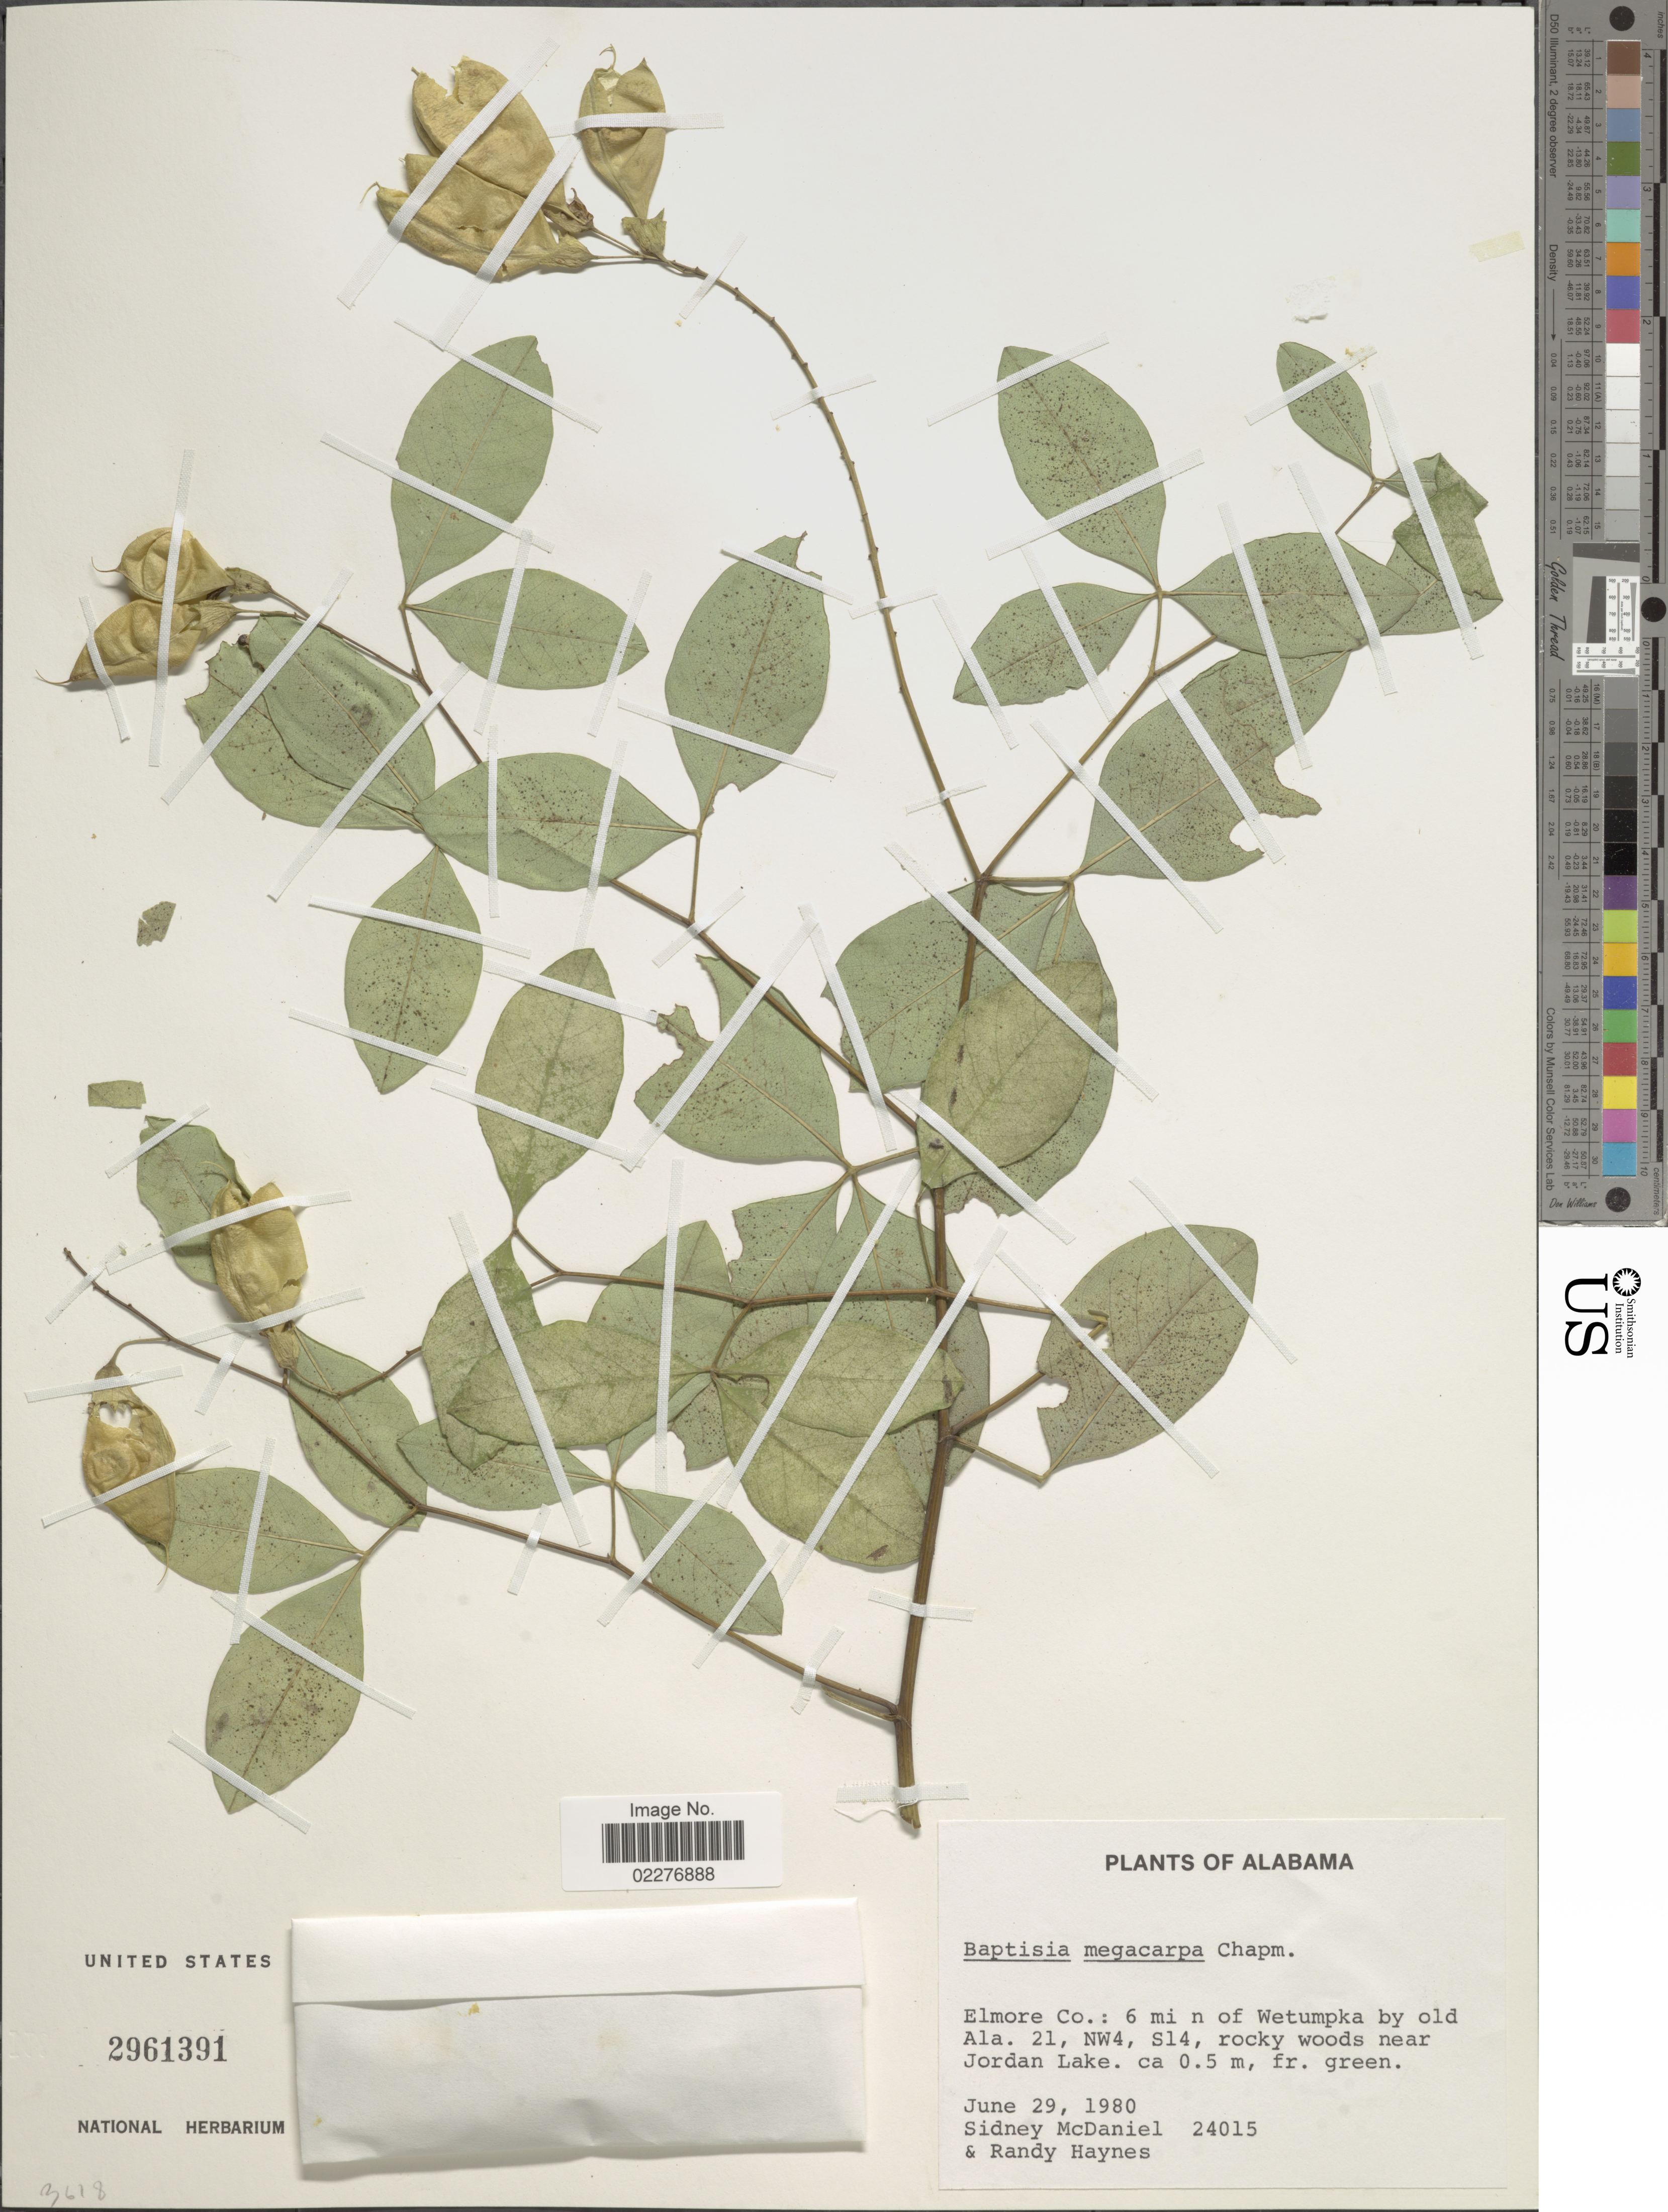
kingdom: Plantae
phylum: Tracheophyta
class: Magnoliopsida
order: Fabales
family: Fabaceae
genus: Baptisia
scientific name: Baptisia megacarpa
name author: Torr. & A. Gray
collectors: S. McDaniel & R. Haynes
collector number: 24015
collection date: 1980-06-29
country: United States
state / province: Alabama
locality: Elmore Co: 6 mi n of Wetumpka by old Ala. 21, NW4, S14, rocky woods near Jordan Lake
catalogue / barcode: US 2961391